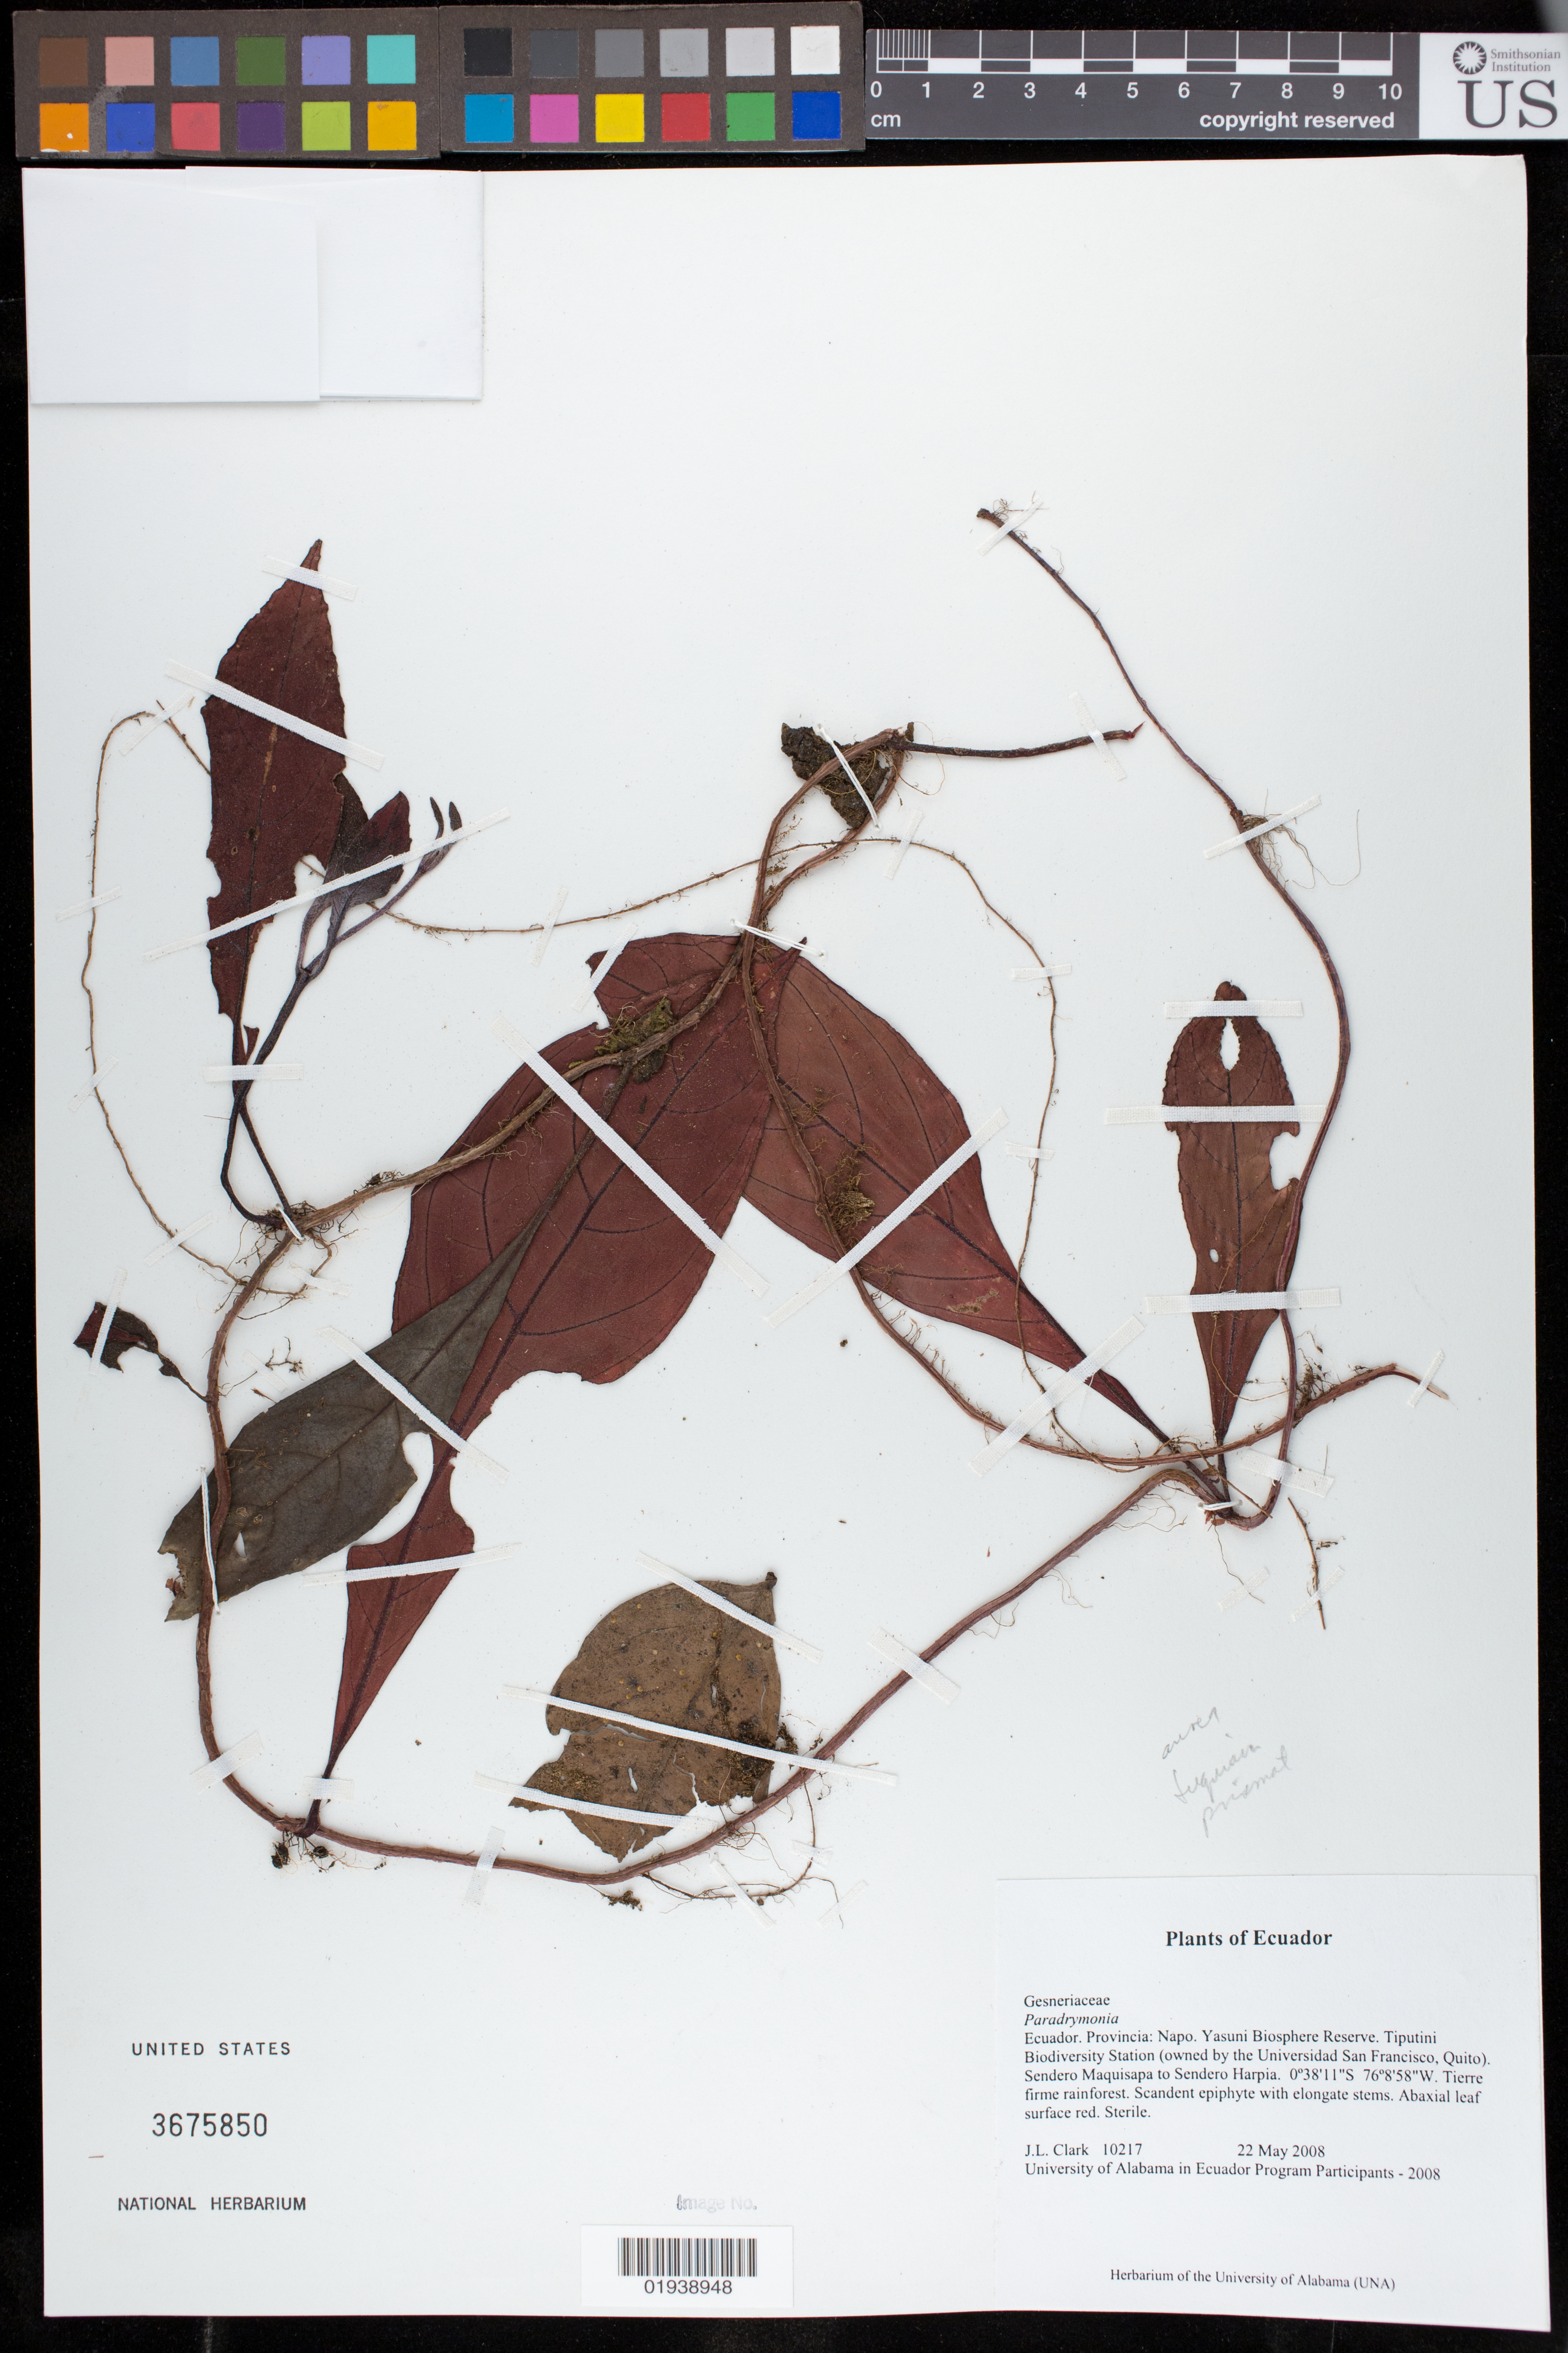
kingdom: Plantae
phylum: Tracheophyta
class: Magnoliopsida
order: Lamiales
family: Gesneriaceae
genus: Paradrymonia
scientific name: Paradrymonia sp.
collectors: J. L. Clark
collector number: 10217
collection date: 2008-05-22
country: Ecuador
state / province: Napo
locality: Yasuni Biosphere Reserve. Tiputini Biodiversity Station (owned by the Universidad San Francisco, Quito). Sendero maquisapa to Sendero Harpia.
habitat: Tierre firme rainforest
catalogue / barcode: US 3675850